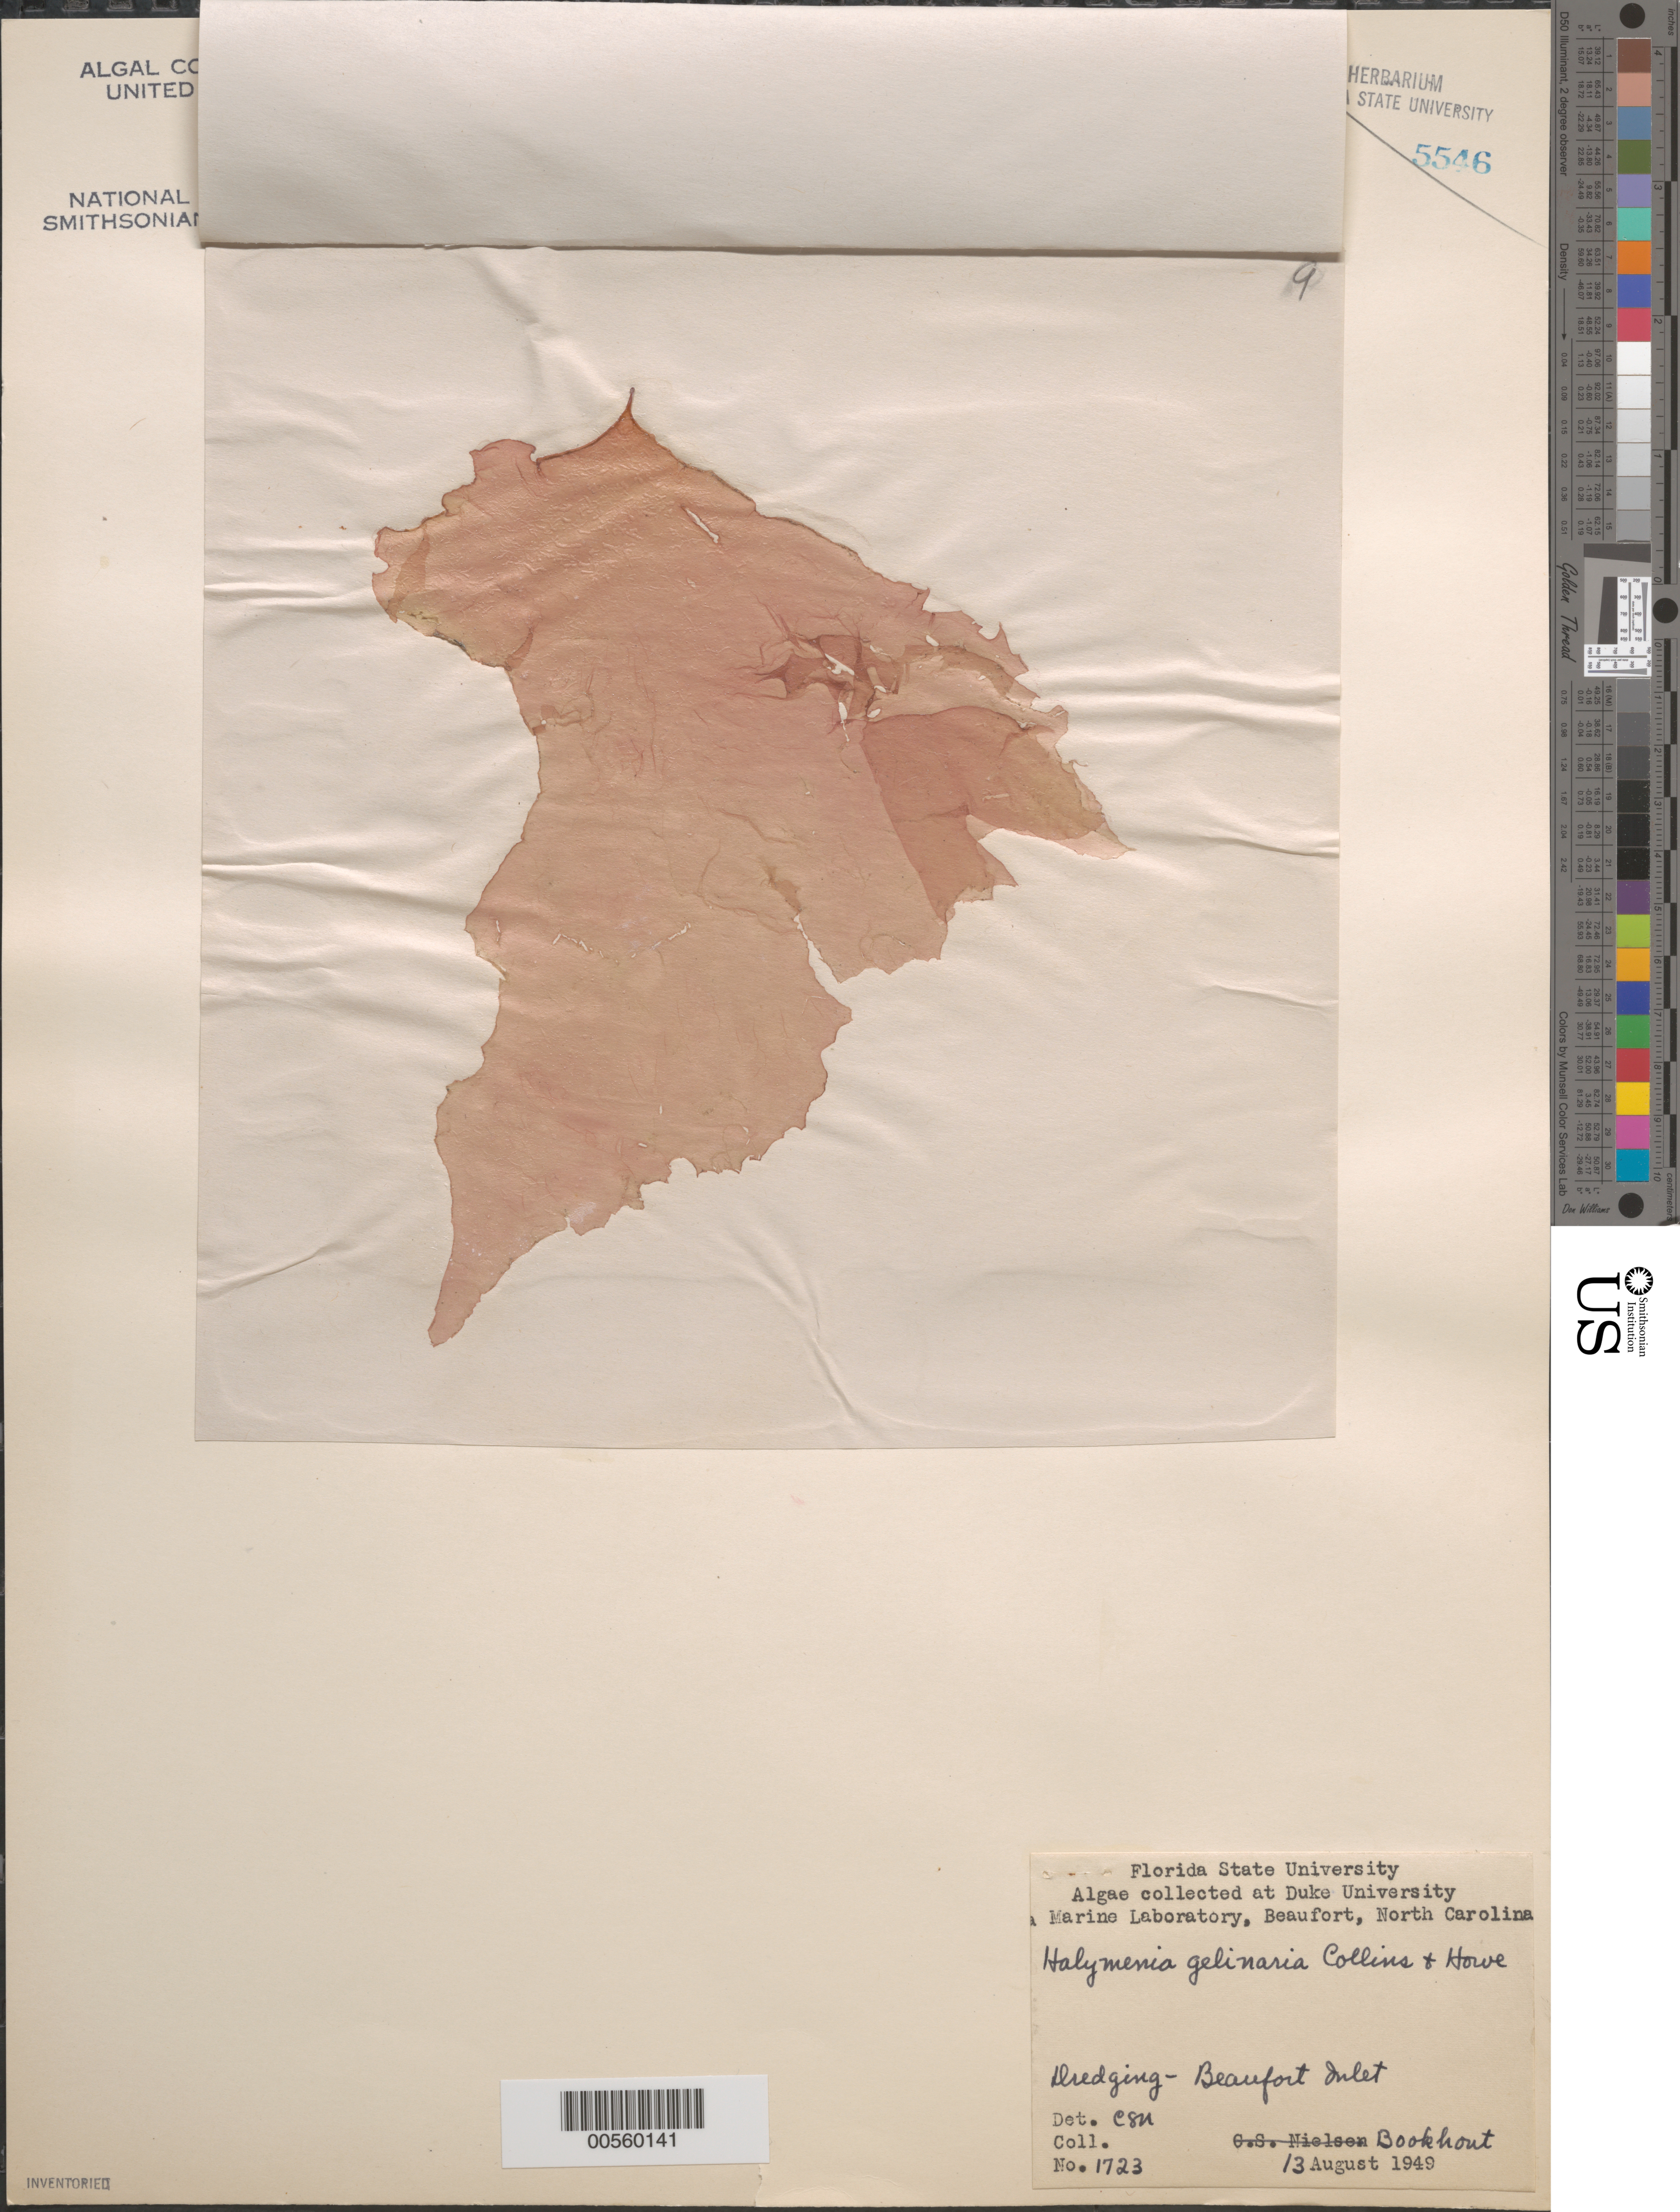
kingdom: Plantae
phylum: Rhodophyta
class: Florideophyceae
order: Halymeniales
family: Halymeniaceae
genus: Halymenia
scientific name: Halymenia floridana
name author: J. Agardh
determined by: Algae name updating Project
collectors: -. Bookhout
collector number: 1723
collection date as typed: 13 Aug 1949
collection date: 1949-08-13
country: United States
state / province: North Carolina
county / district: Carteret County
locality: Beaufort Inlet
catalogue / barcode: US 22067